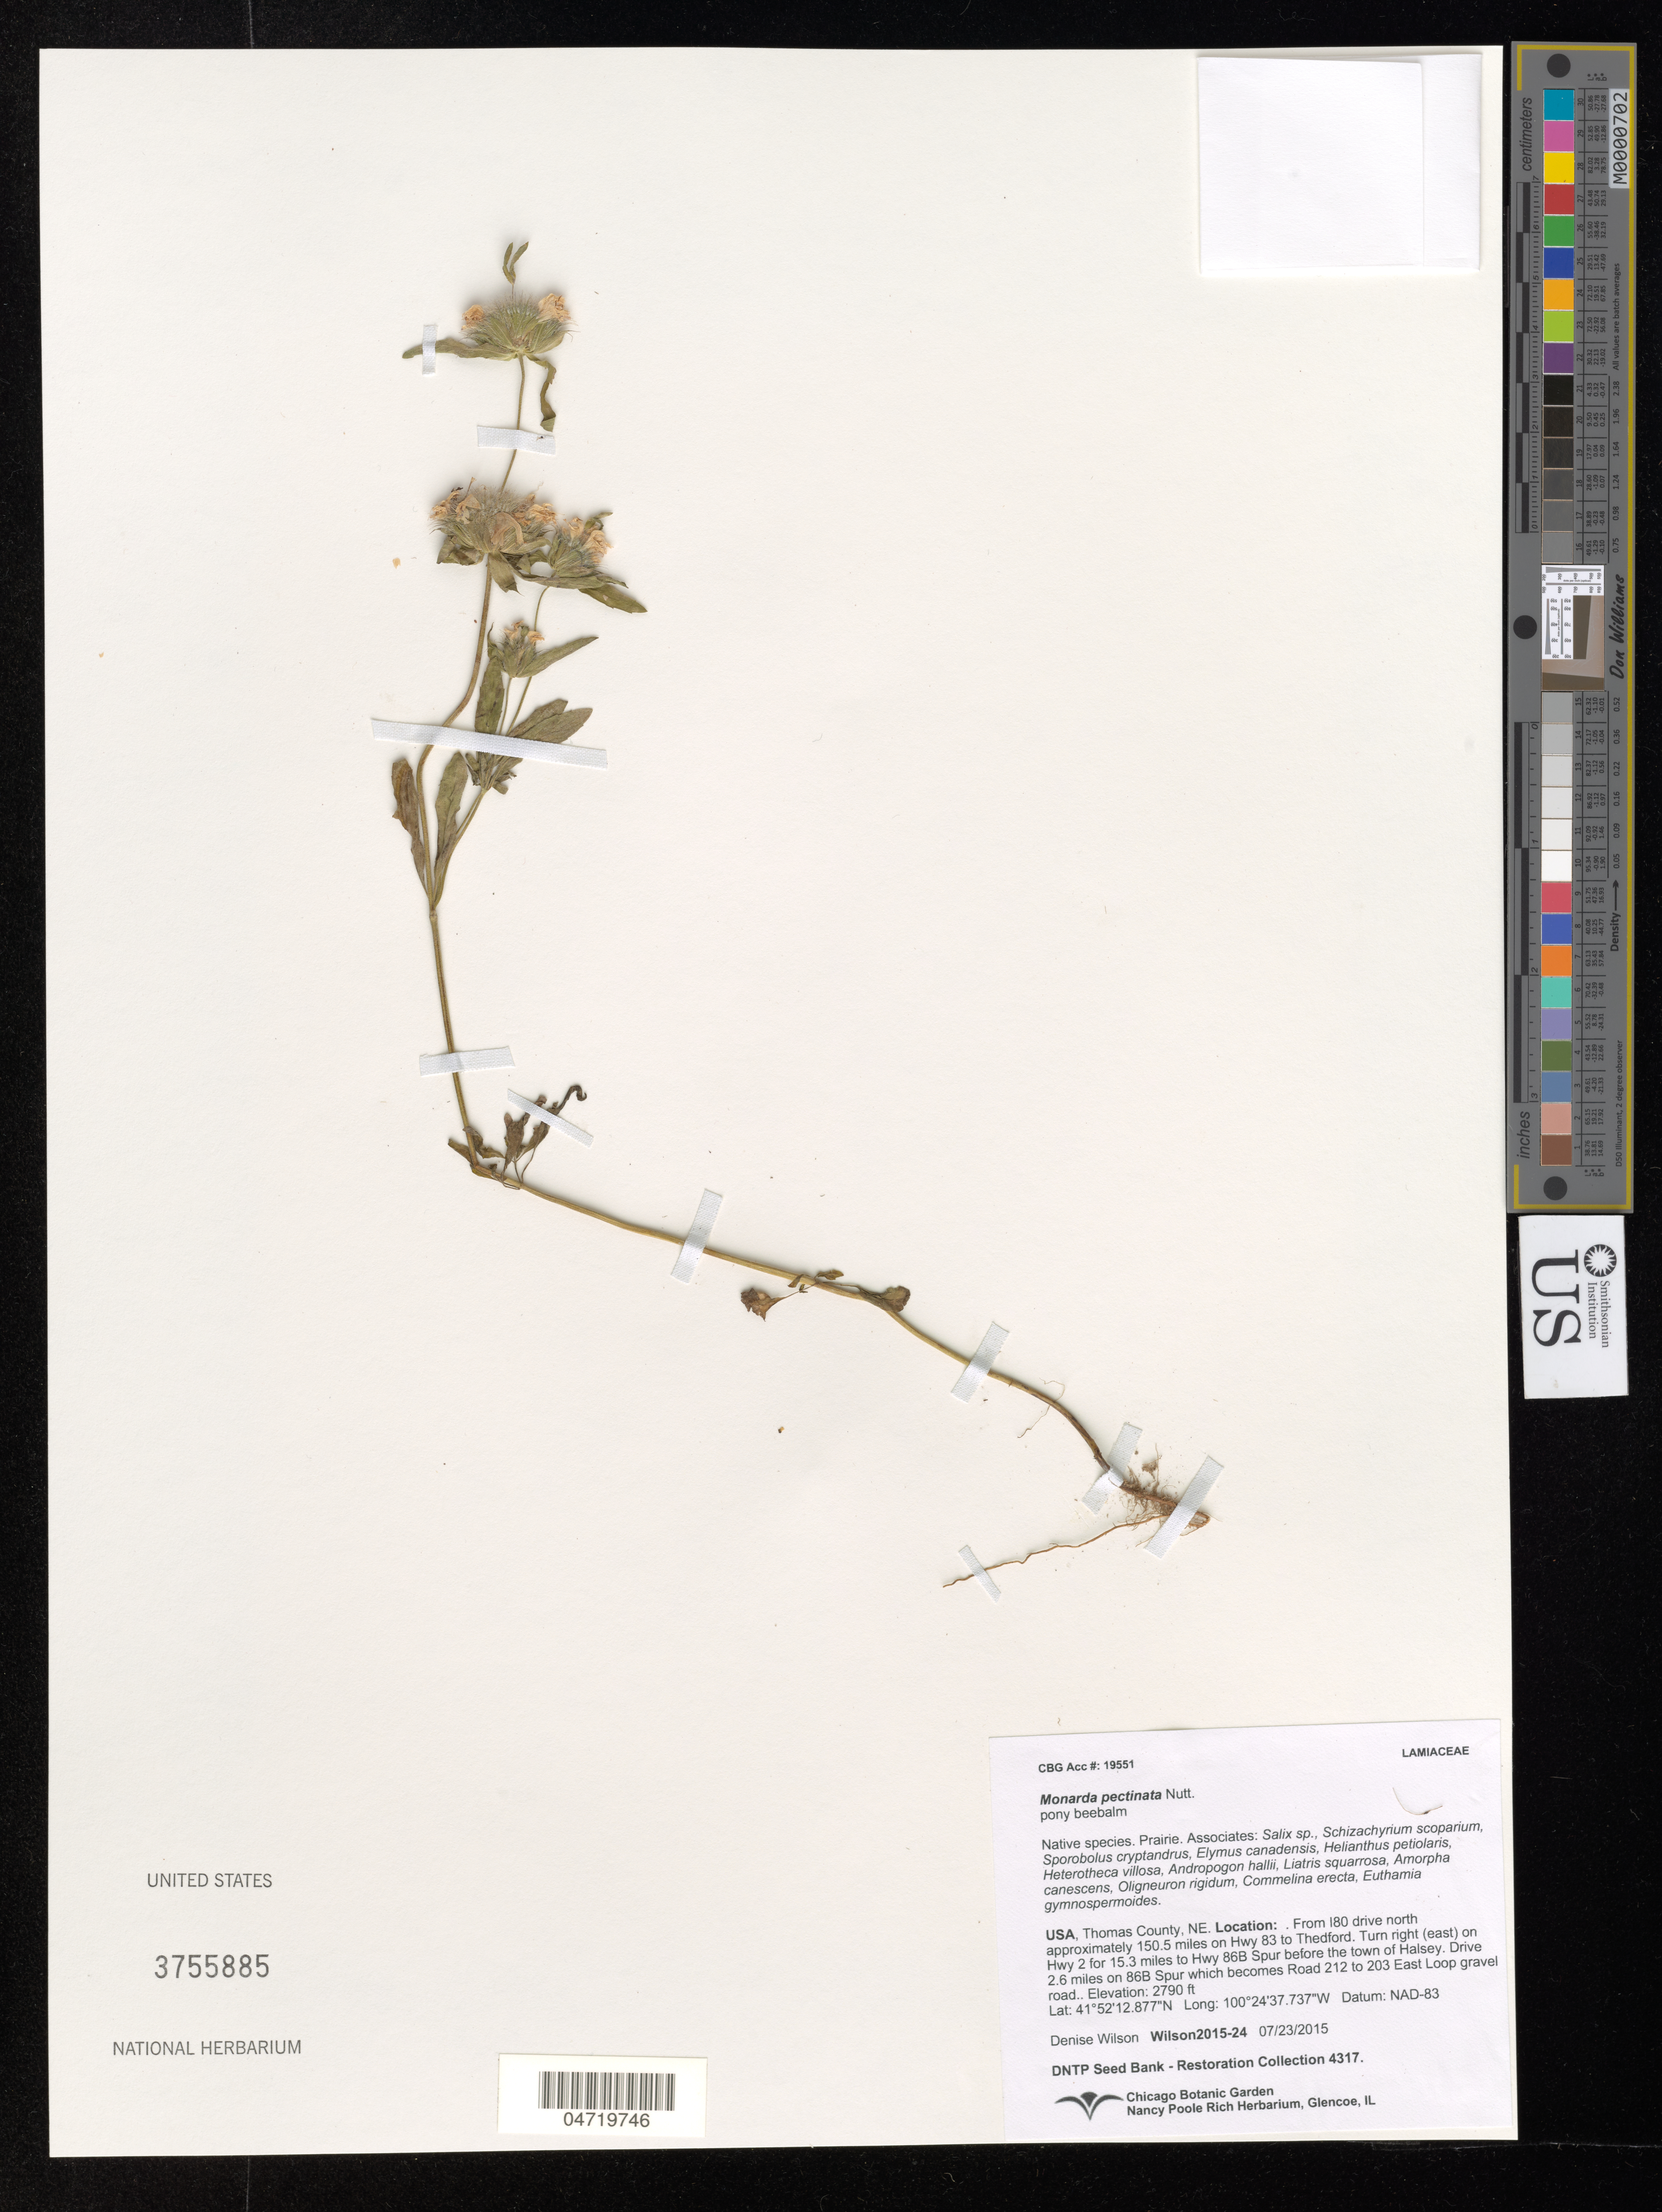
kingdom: Plantae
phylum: Tracheophyta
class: Magnoliopsida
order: Lamiales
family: Lamiaceae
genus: Monarda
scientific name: Monarda pectinata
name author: Nutt.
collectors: D. Wilson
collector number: Wilson2015-24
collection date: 2015-07-23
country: United States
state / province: Nebraska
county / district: Thomas County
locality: From I-80 drive N approx 150.5 miles on Hwy 83 to Thedford. East on Hwy 2 for 15.3 miles to Hwy 86B Spur before town of Halsy. 2.6 miles on 86B to Rd 212 and 203 east loop gravel road.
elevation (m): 850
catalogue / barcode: US 3755885